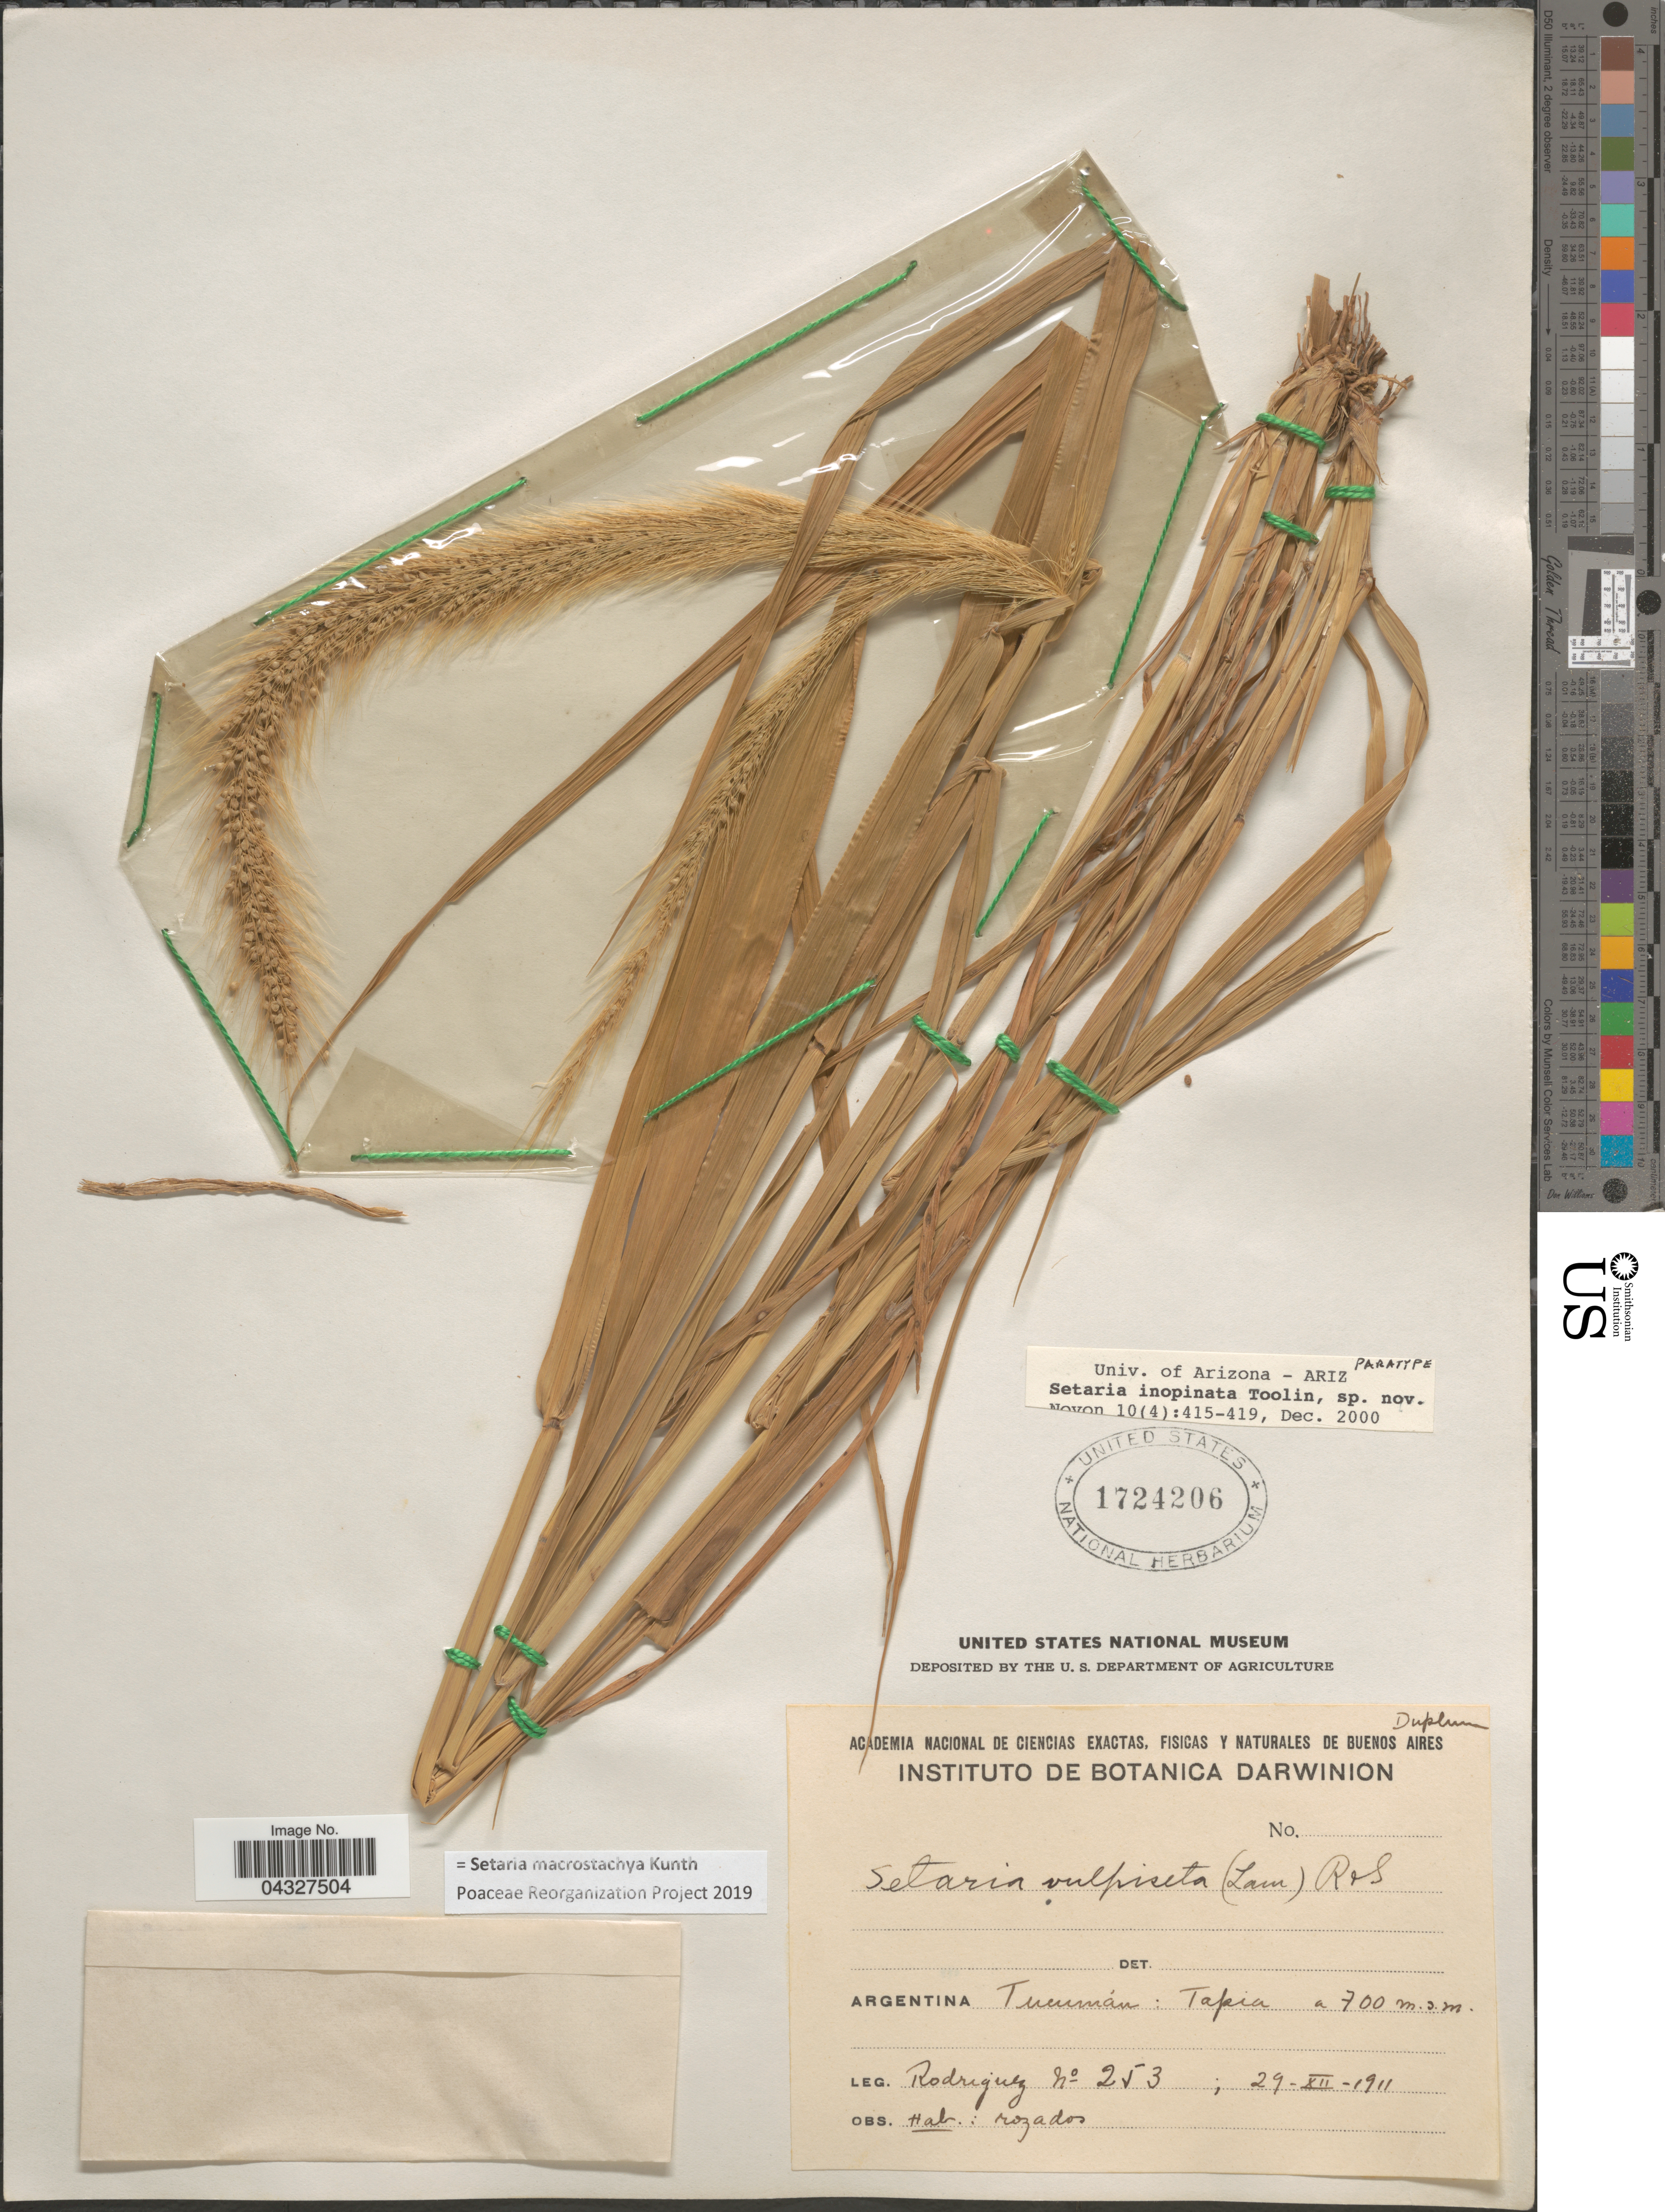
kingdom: Plantae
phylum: Tracheophyta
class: Liliopsida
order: Poales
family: Poaceae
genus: Setaria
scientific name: Setaria macrostachya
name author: Kunth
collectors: Rodriguez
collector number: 253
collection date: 1911-12-29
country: Argentina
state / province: Tucuman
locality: Tapia.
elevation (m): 700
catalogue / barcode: US 1724206